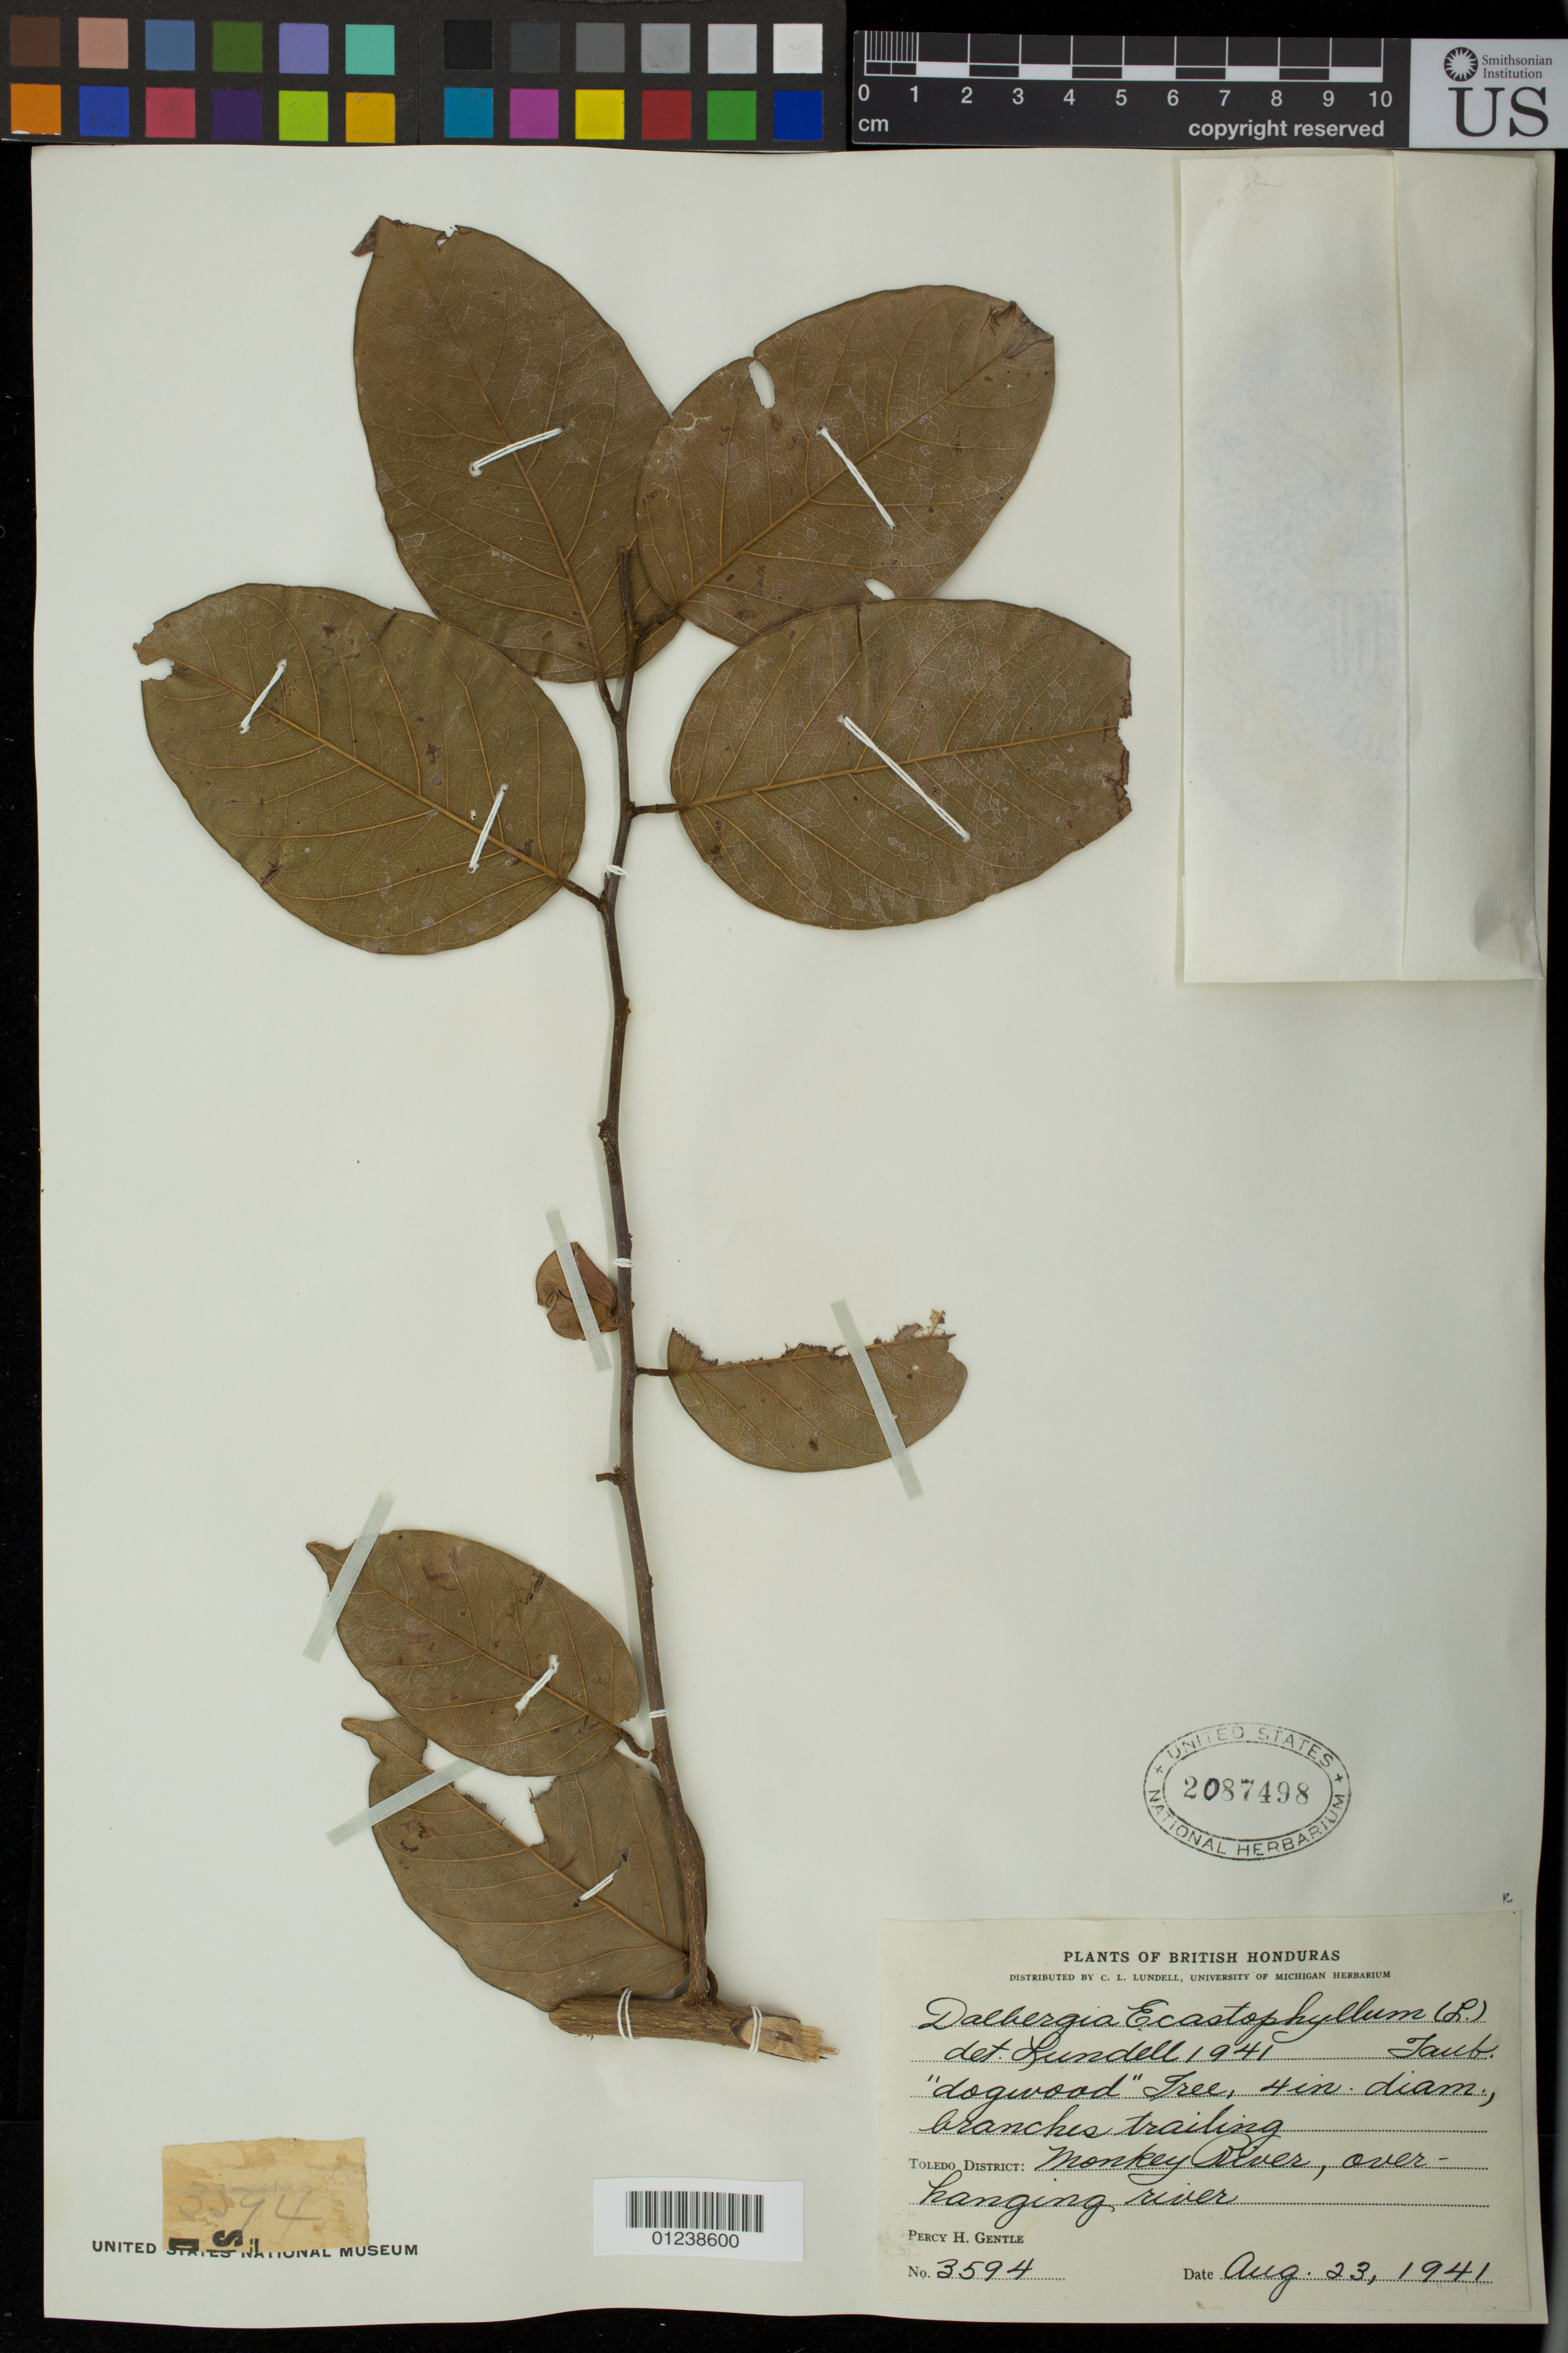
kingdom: Plantae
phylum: Tracheophyta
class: Magnoliopsida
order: Fabales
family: Fabaceae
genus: Dalbergia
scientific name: Dalbergia ecastaphyllum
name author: (L.) Taub.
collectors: P. H. Gentle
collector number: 3594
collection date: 1941-08-23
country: Belize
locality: Monkey River, over-hanging river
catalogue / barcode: US 2087498